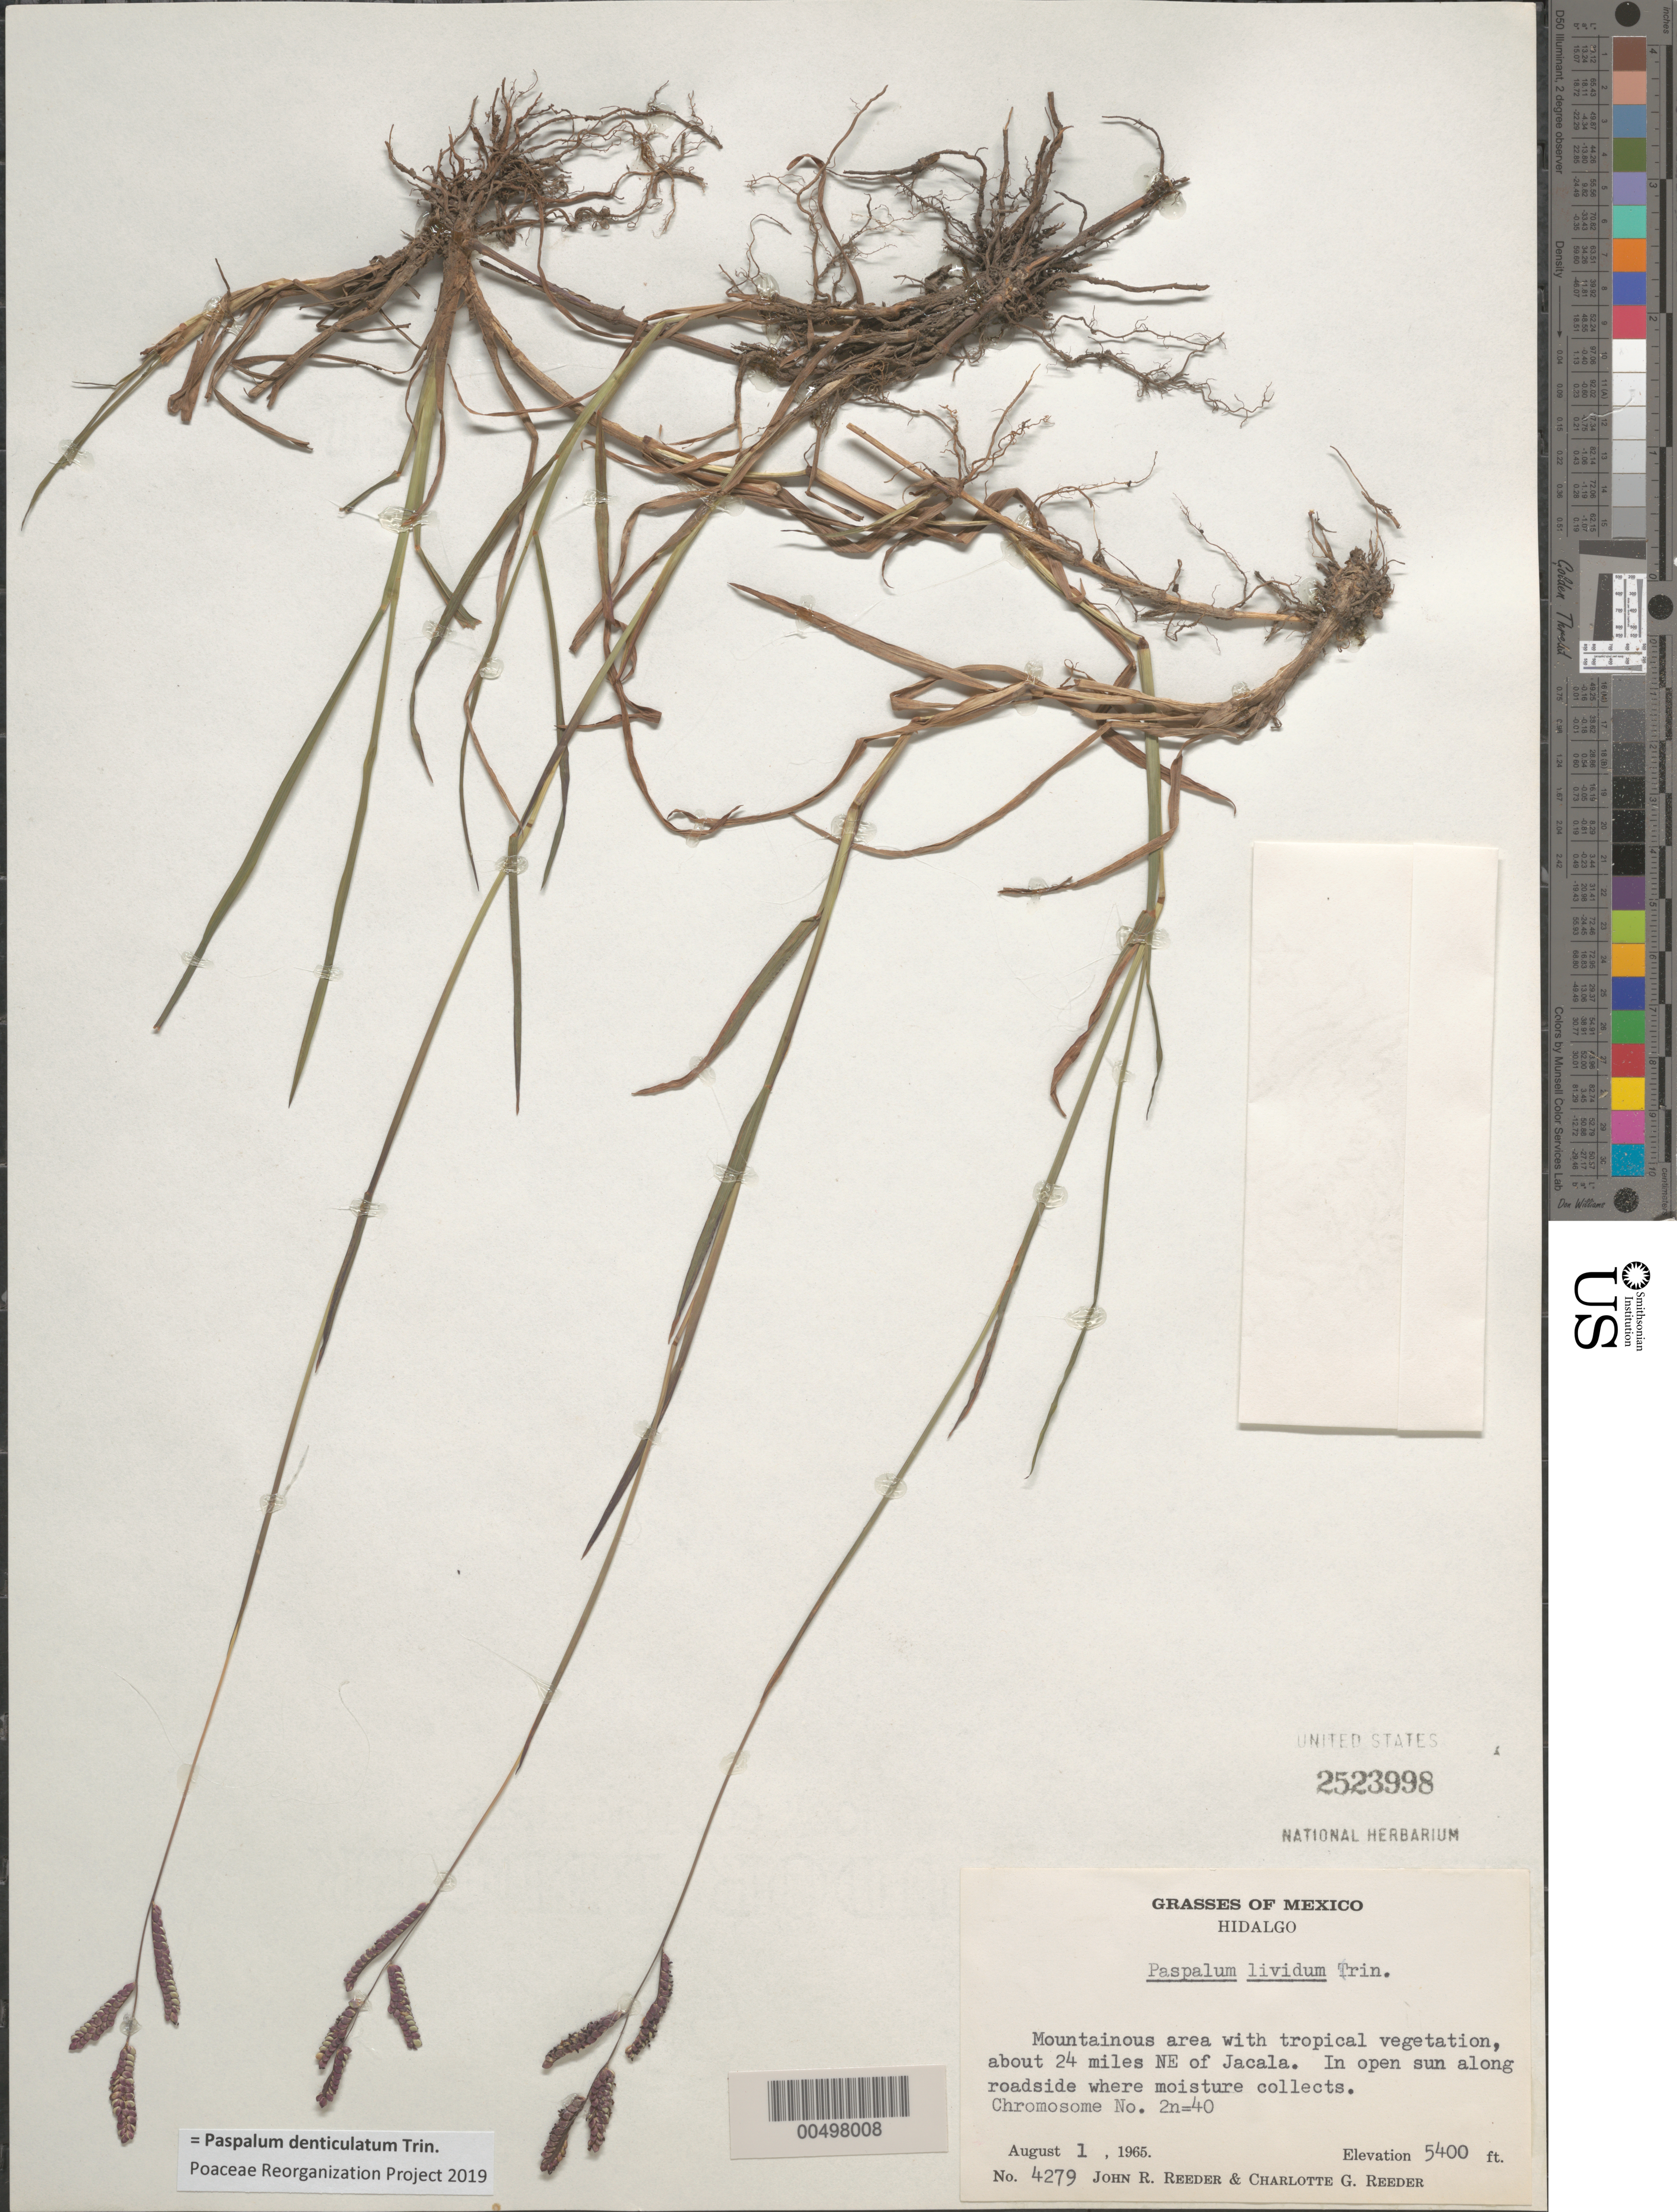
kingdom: Plantae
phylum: Tracheophyta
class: Liliopsida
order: Poales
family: Poaceae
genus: Paspalum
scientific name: Paspalum lividum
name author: Trin. in Schltdl.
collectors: J. R. Reeder & C. G. Reeder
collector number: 4279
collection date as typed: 1 Aug 1965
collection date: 1965-08-01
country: Mexico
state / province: Hidalgo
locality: About 24 mi NE of Jacala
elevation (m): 1646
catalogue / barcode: US 2523998